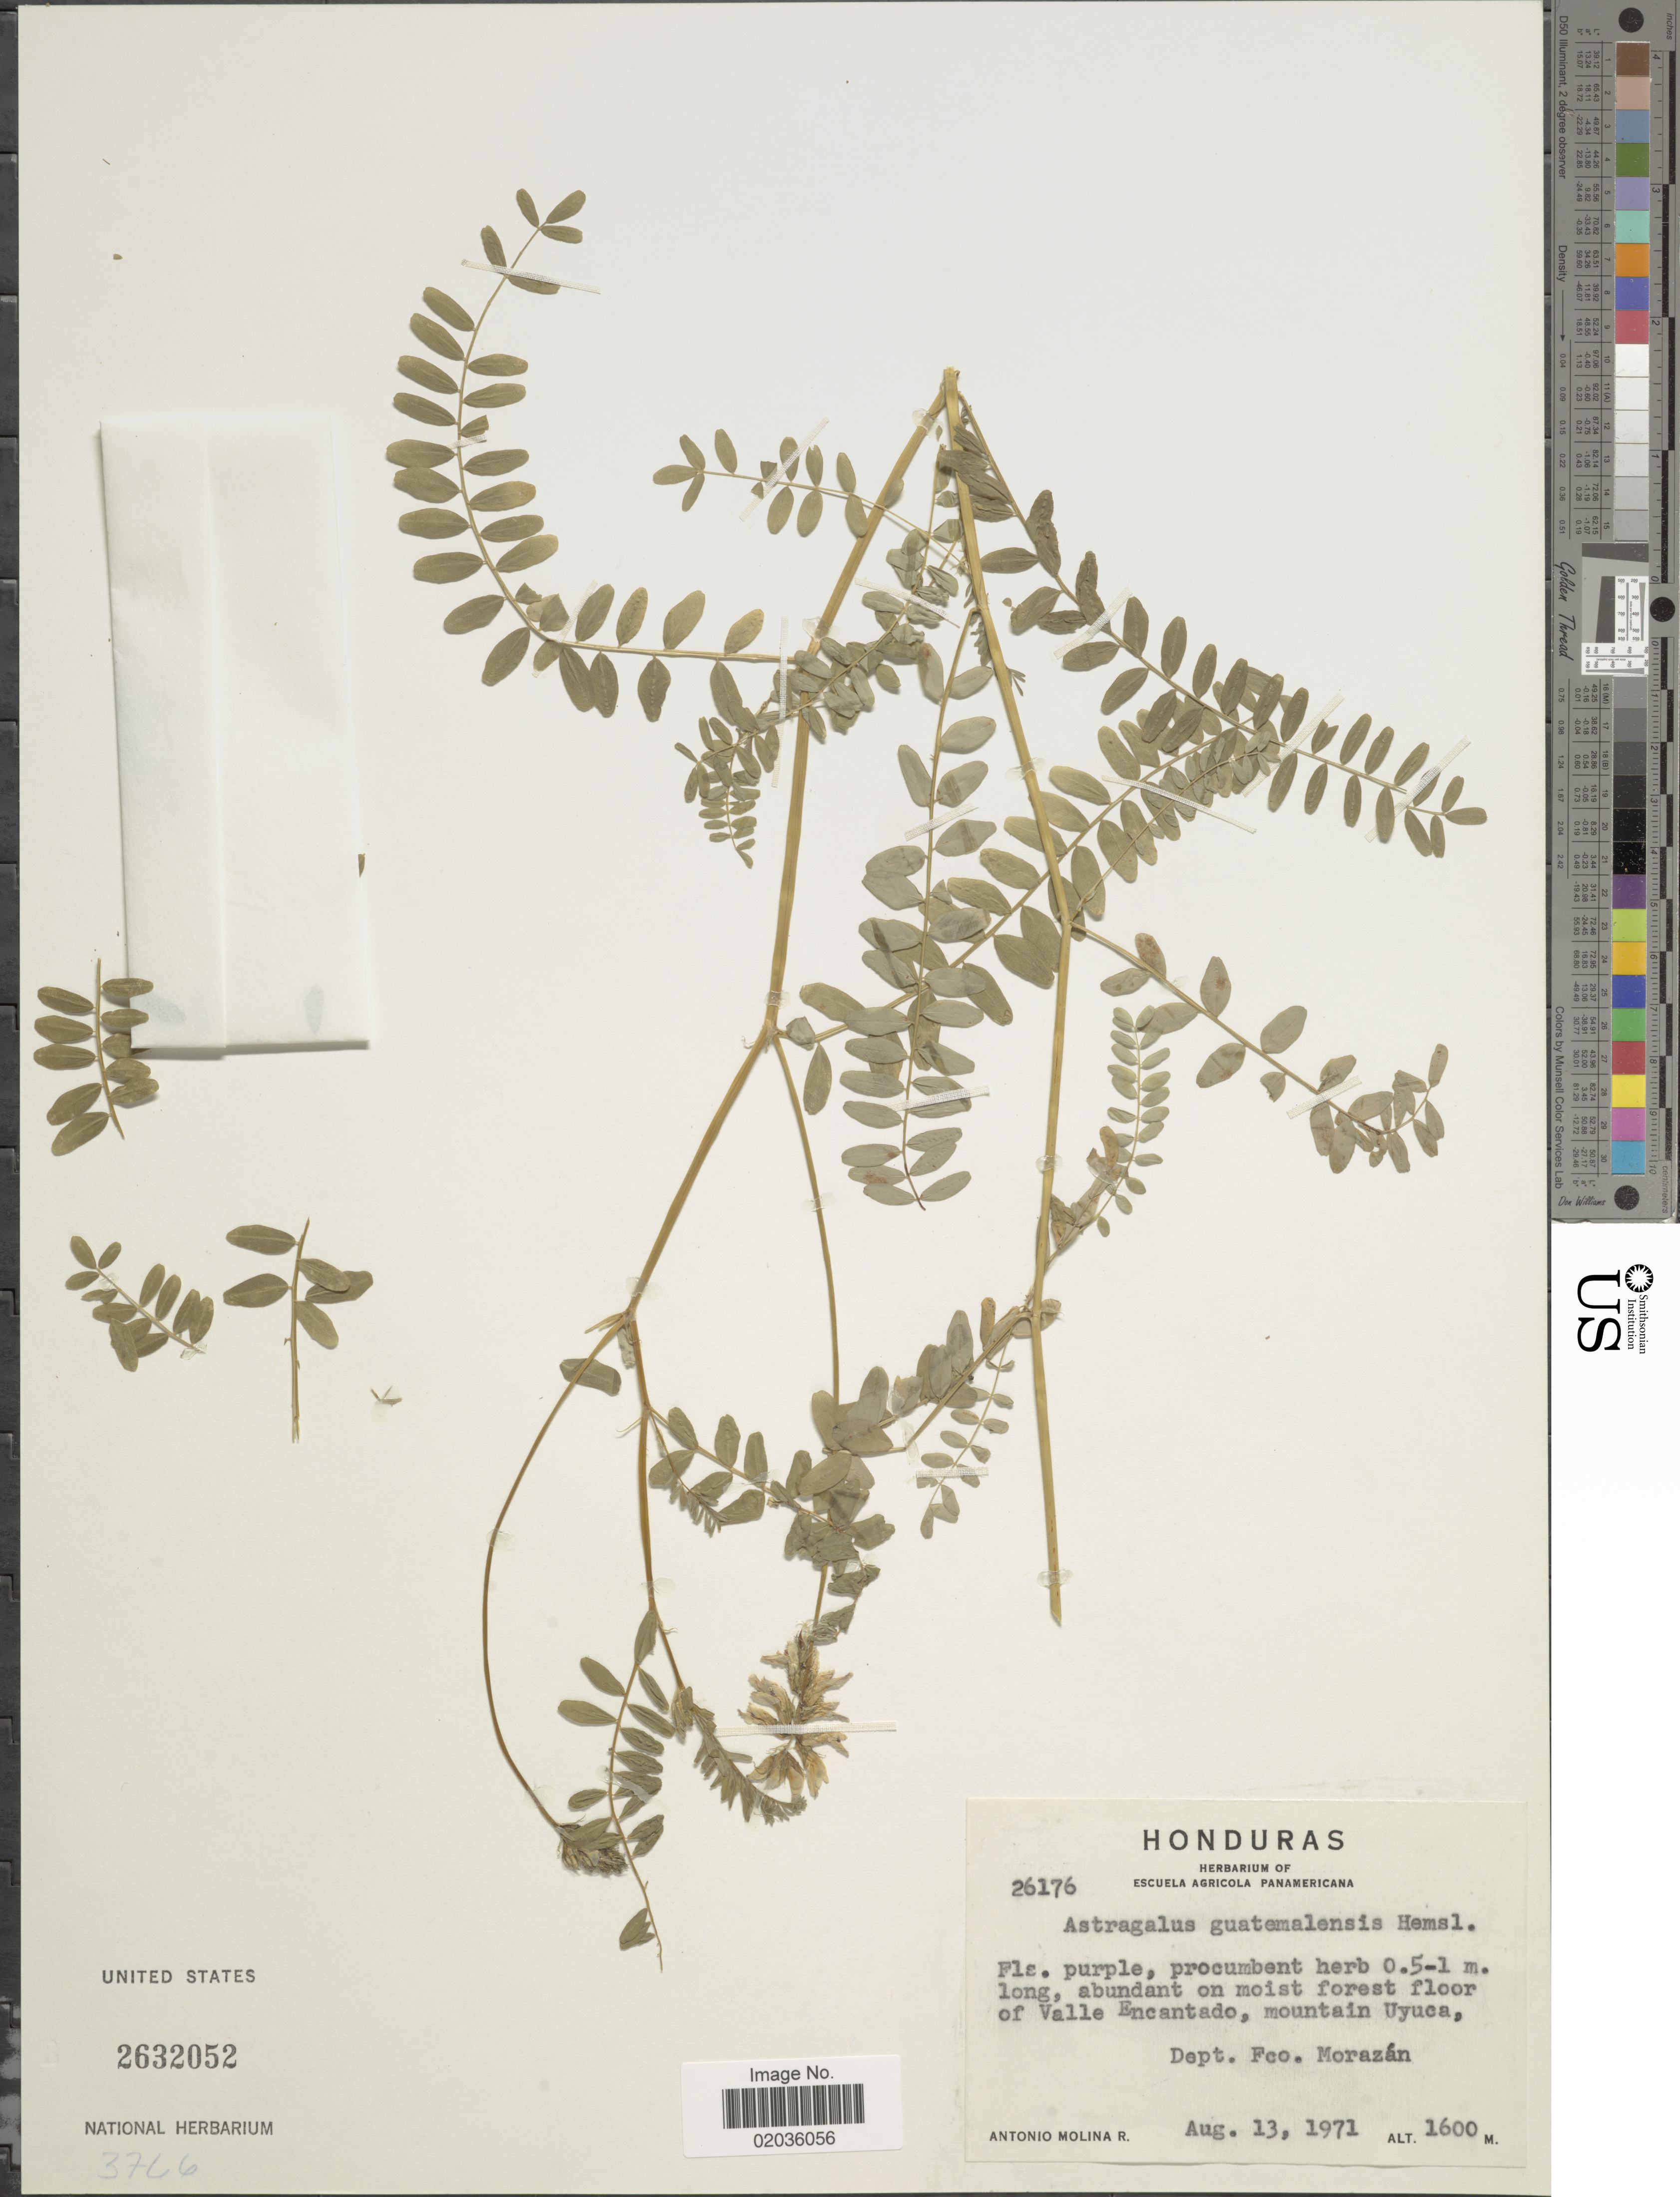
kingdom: Plantae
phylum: Tracheophyta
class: Magnoliopsida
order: Fabales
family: Fabaceae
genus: Astragalus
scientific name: Astragalus guatemalensis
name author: Hemsl.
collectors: A. Molina R.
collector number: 26176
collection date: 1971-08-13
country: Honduras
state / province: Fco. Morazán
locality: Honduars, Of Valle Encantado, mountain Uyuca, Dept. Fco. Morazan.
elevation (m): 1600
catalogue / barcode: US 2632052